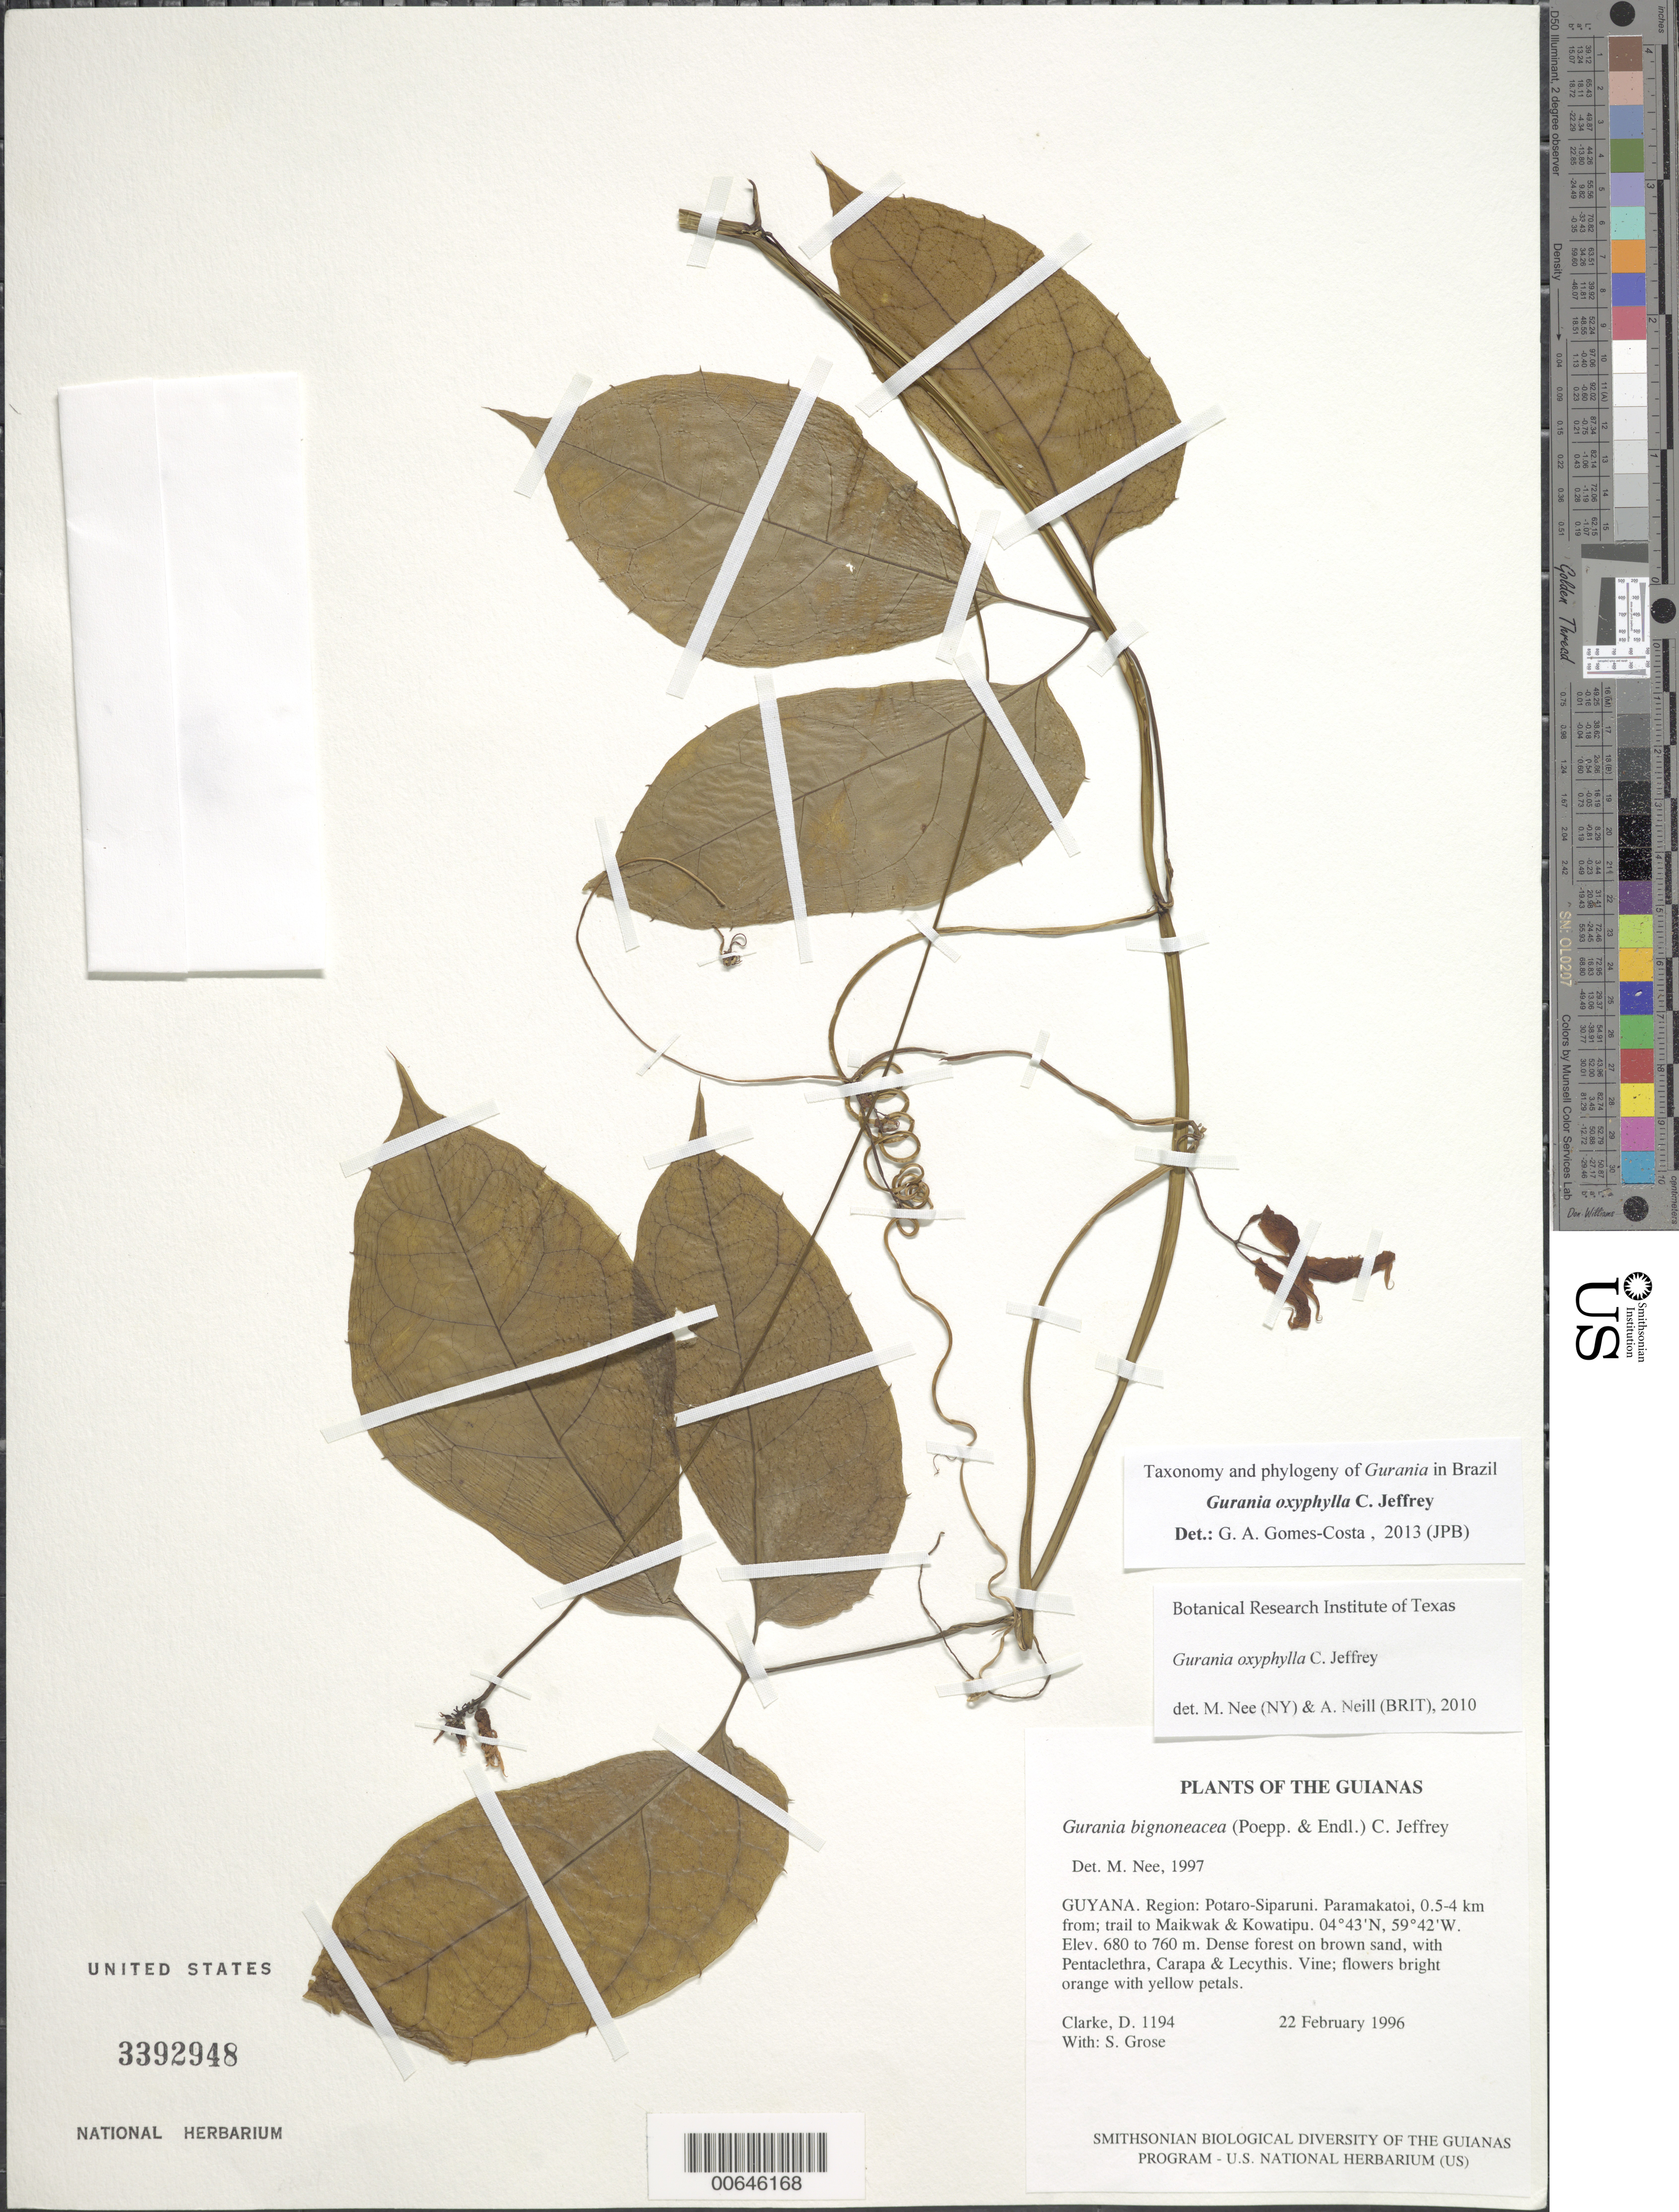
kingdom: Plantae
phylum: Tracheophyta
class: Magnoliopsida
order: Cucurbitales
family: Cucurbitaceae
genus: Gurania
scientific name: Gurania oxyphylla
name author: C. Jeffrey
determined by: Gomes-Costa, G. A.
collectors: H. D. Clarke & S. Grose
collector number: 1194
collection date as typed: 22 February 1996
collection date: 1996-02-22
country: Guyana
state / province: Potaro-Siparuni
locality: Paramakatoi, 0.5-4 km from; trail to Maikwak & Kowatipu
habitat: Dense forest on brown sand, with Pentaclethra, Carapa & Lecythis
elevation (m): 680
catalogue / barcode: US 3392948